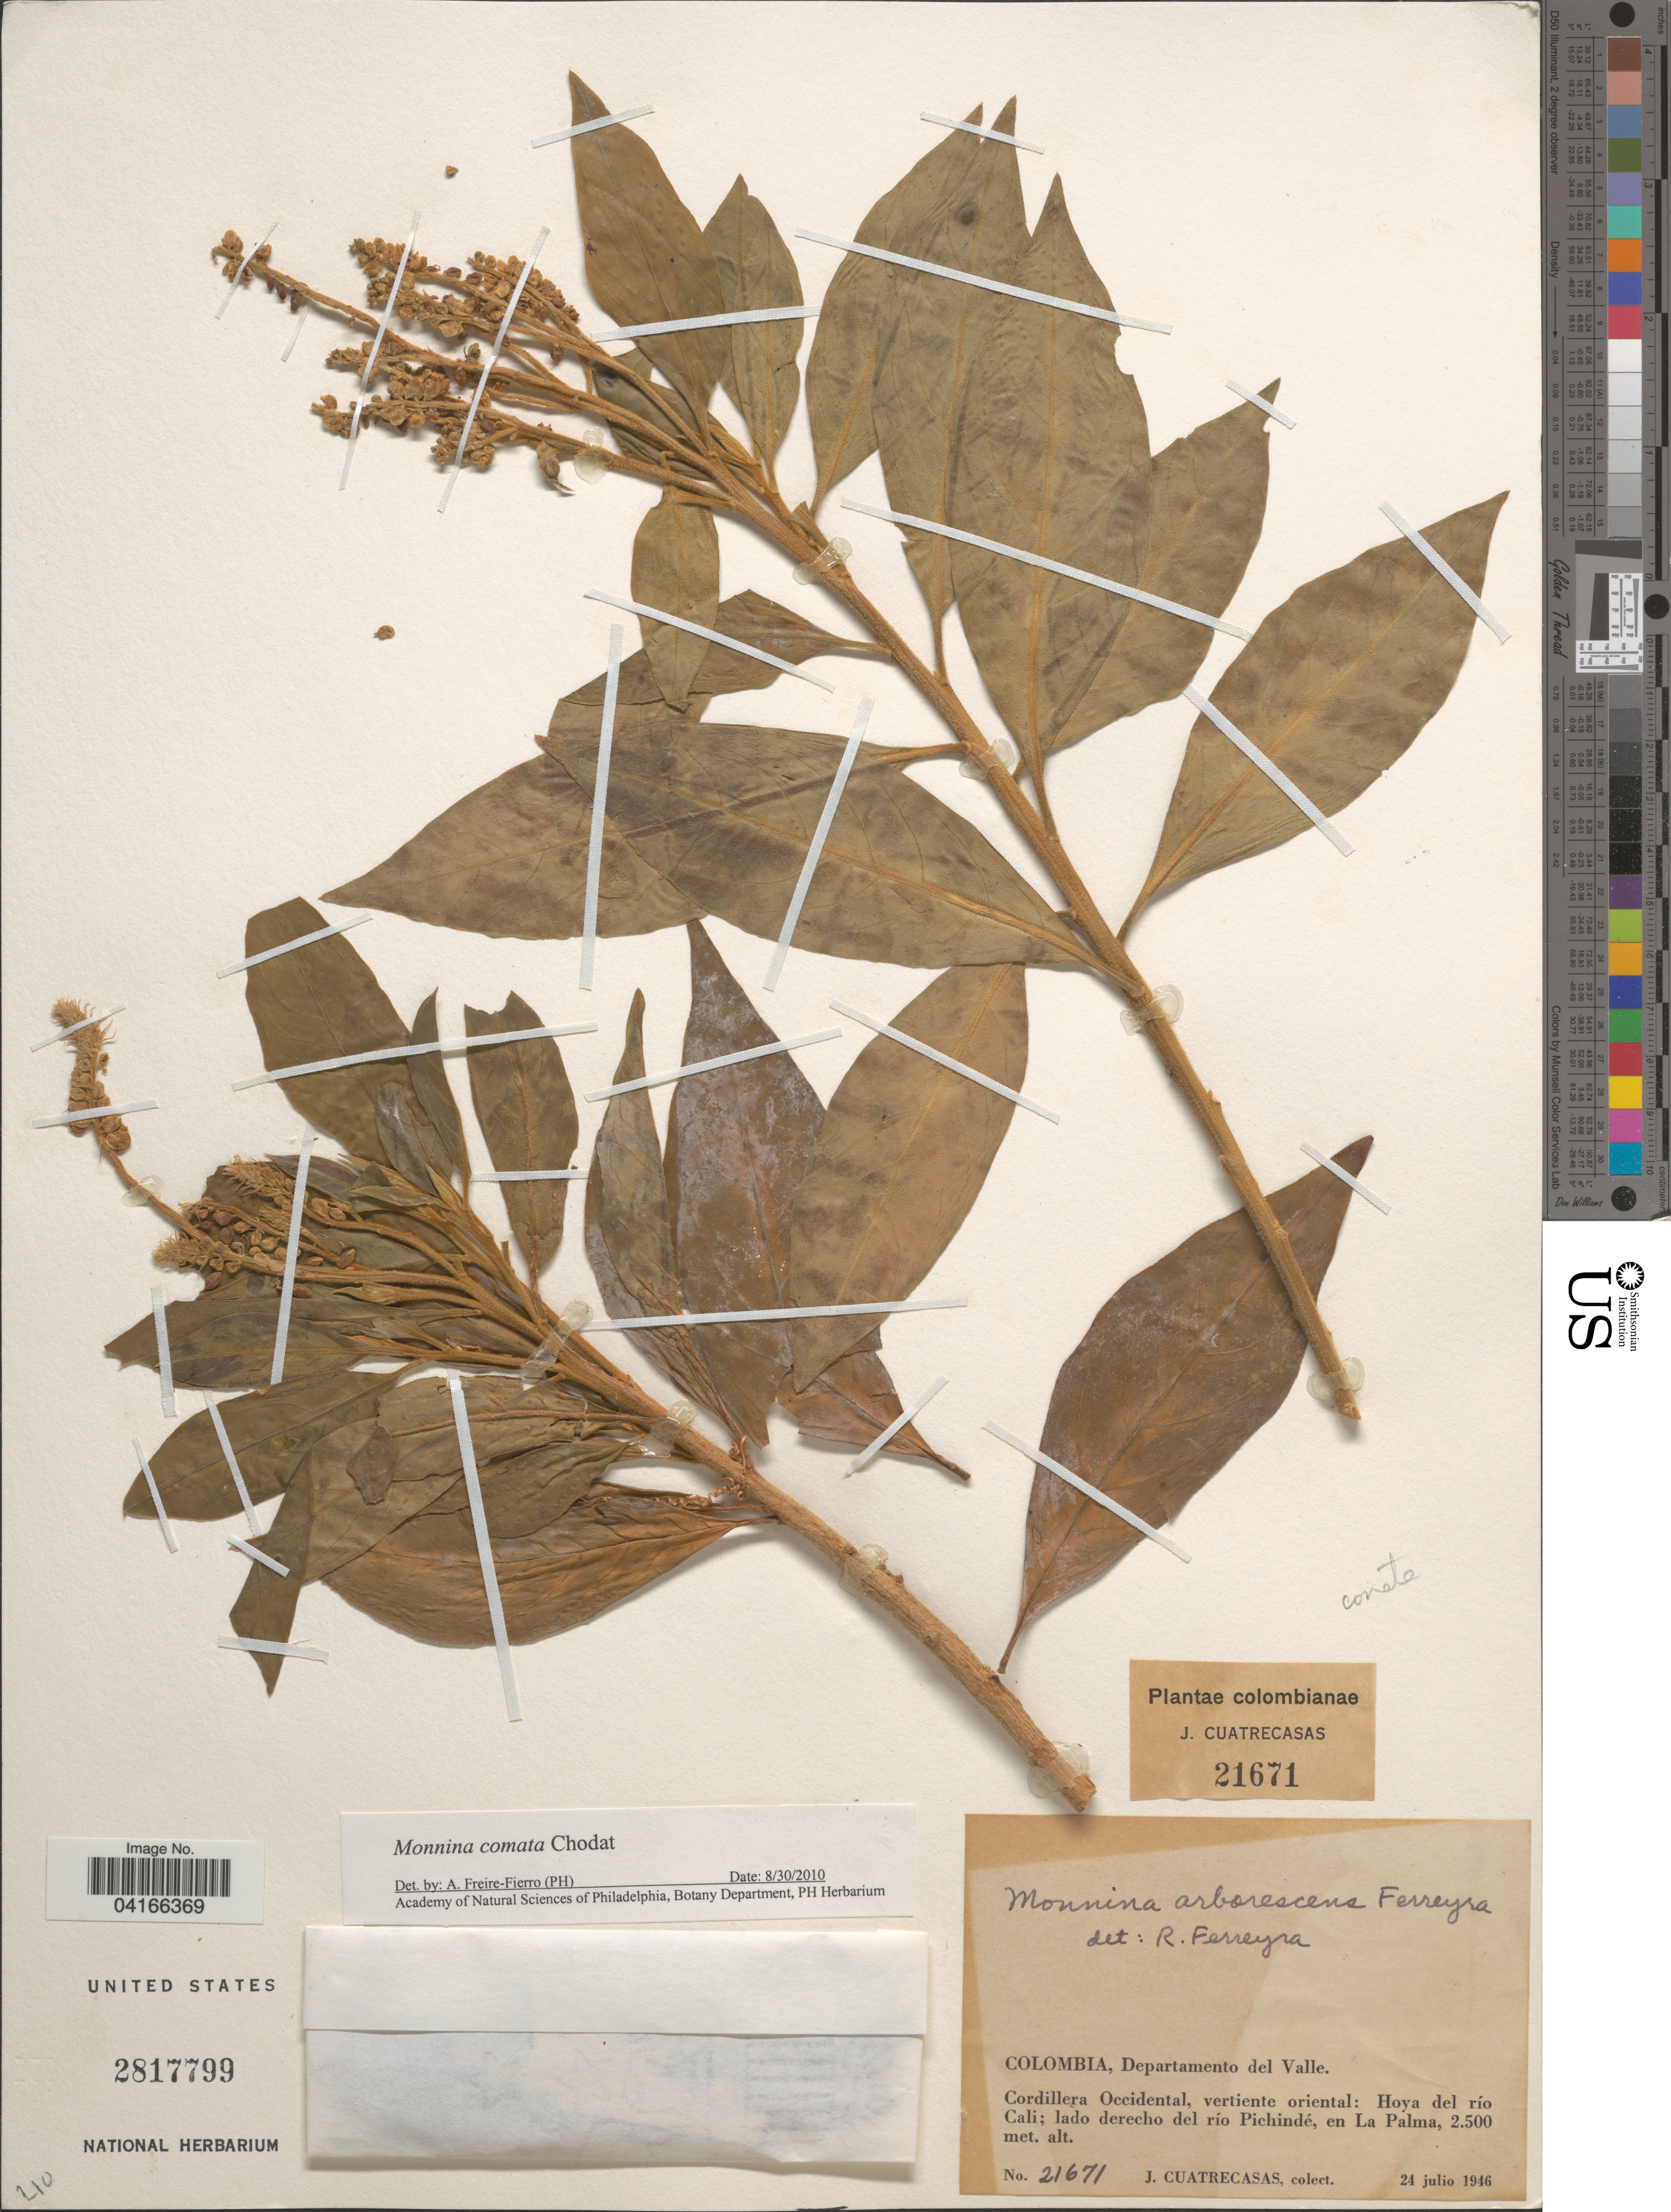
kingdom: Plantae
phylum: Tracheophyta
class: Magnoliopsida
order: Fabales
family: Polygalaceae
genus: Monnina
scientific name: Monnina comata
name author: Chodat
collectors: J. Cuatrecasas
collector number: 21671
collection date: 1946-07-24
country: Colombia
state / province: Valle del Cauca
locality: Departamento del Valle. Cordillera Occidental, vertiente oriental: Hoya del río Cali; lado derecho del río Pichindé, en La Palma.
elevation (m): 2500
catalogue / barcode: US 2817799